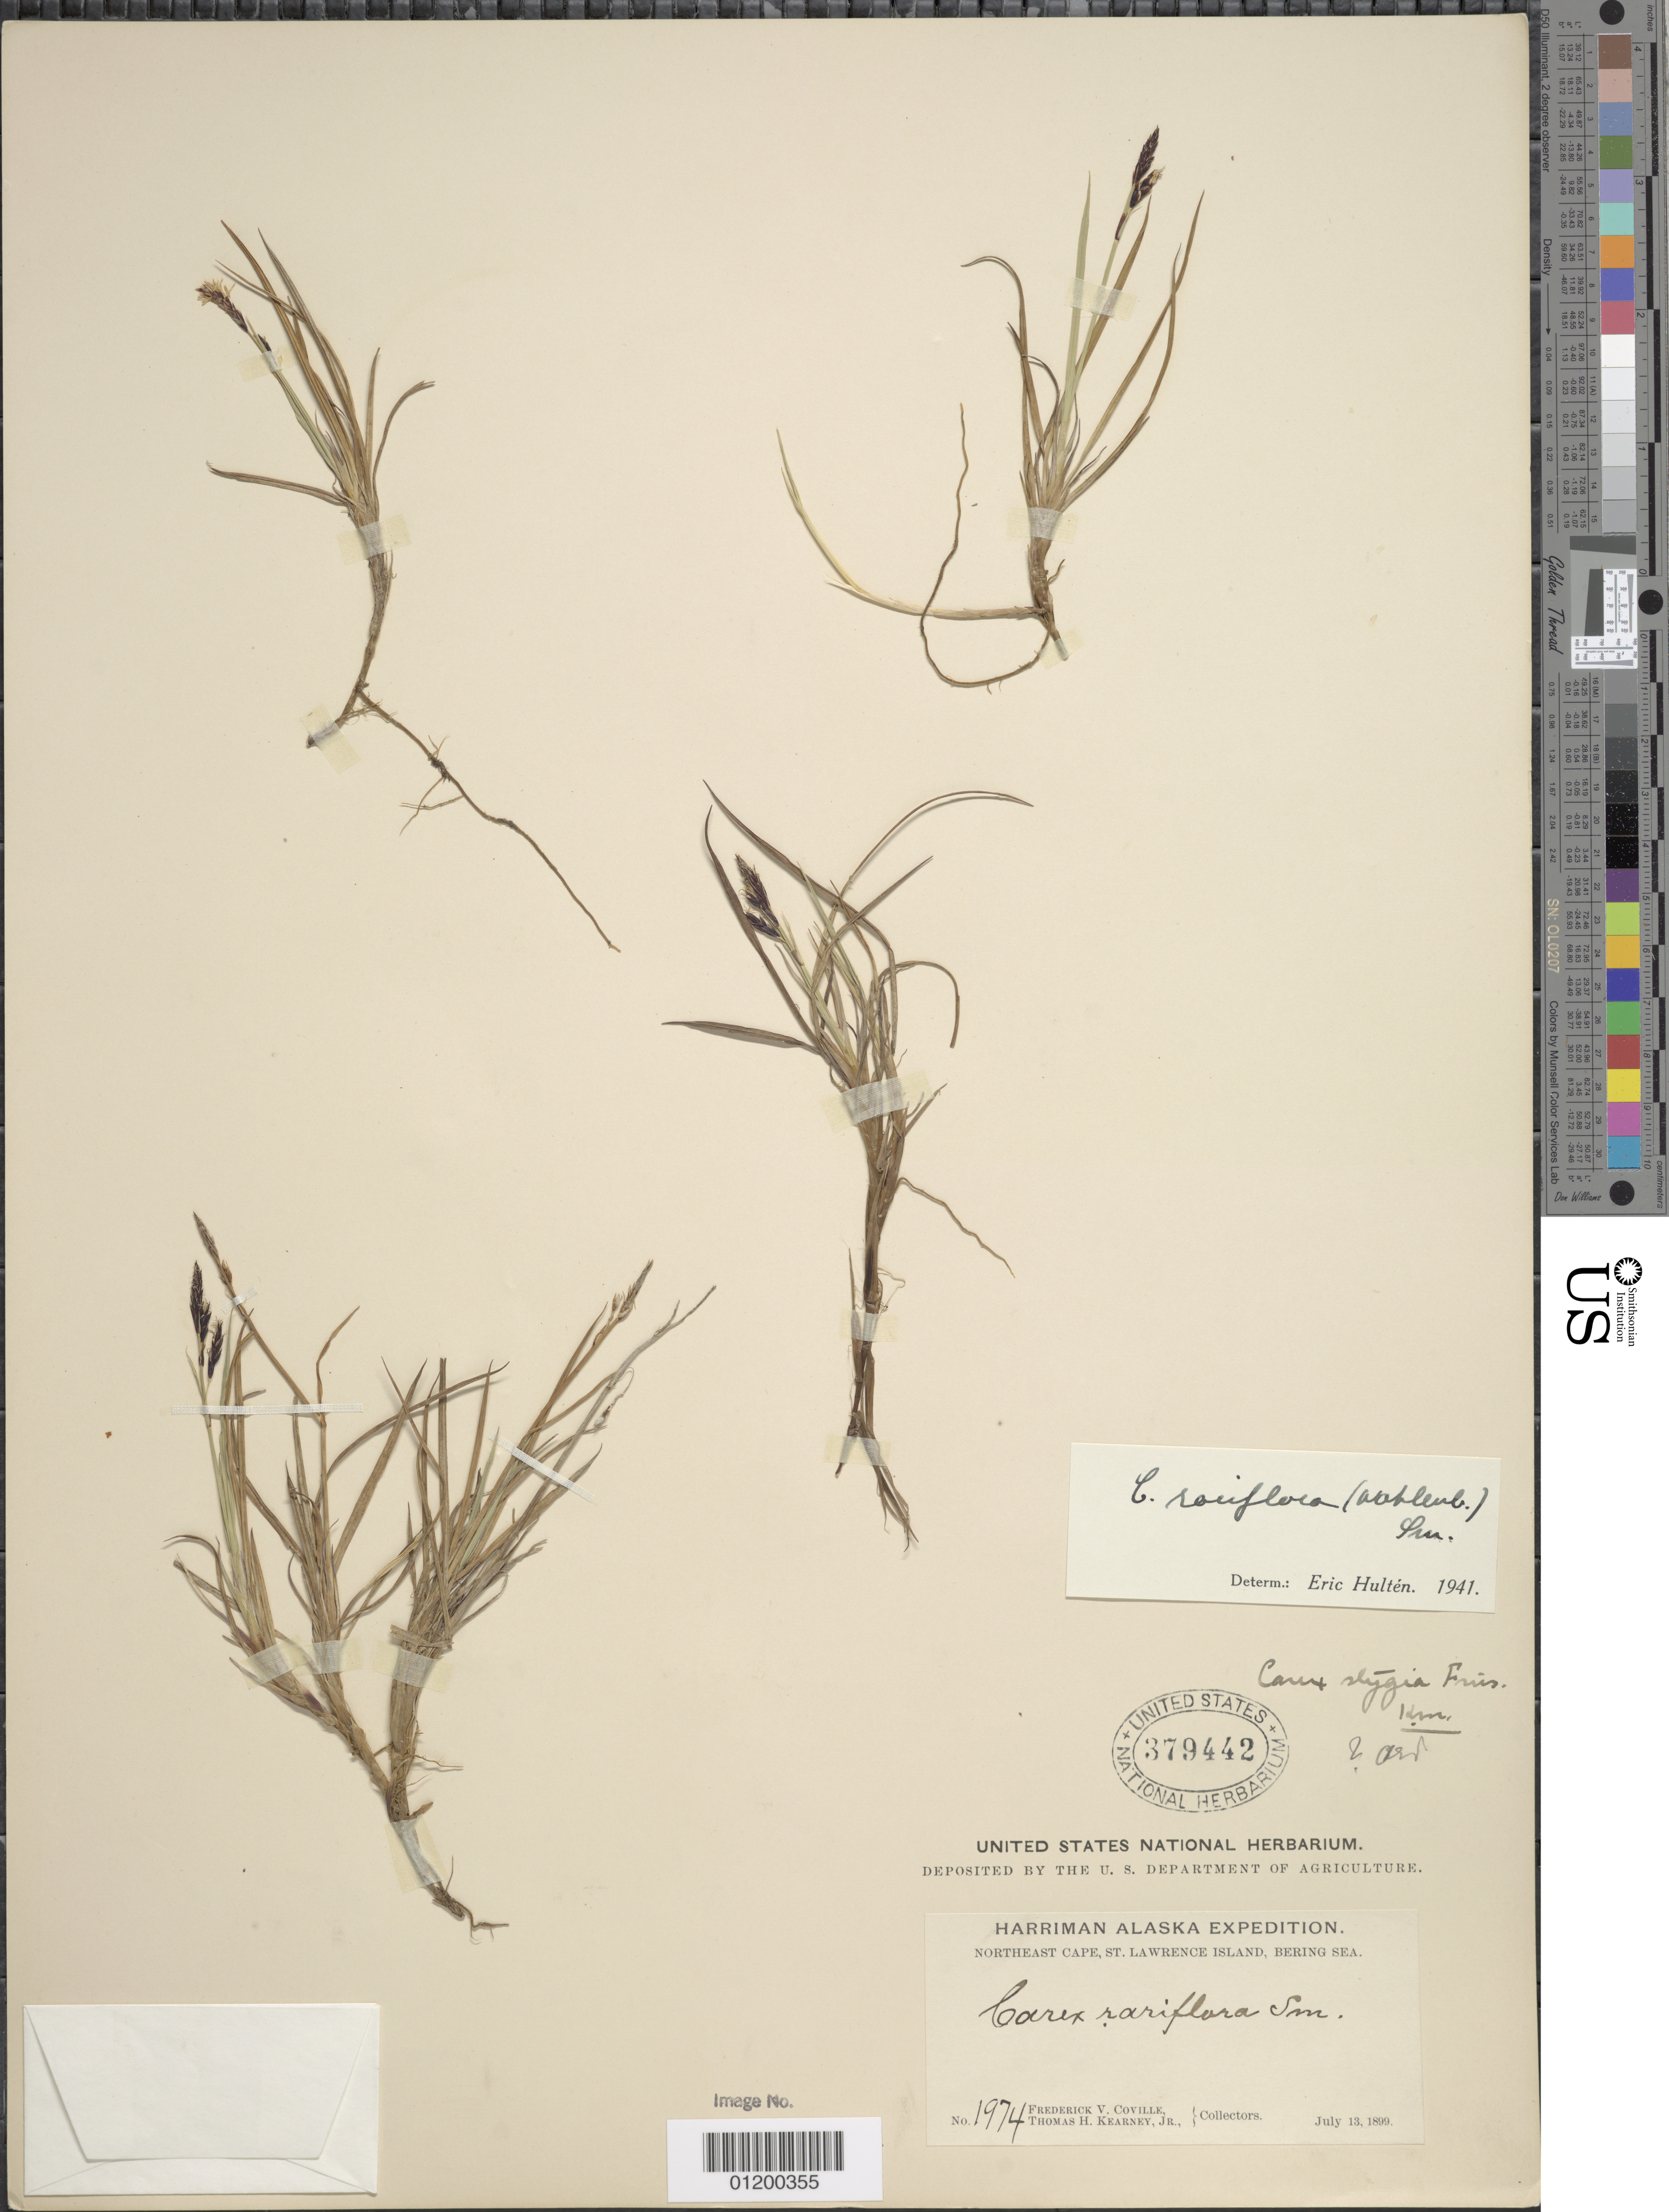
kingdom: Plantae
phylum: Tracheophyta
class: Liliopsida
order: Poales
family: Cyperaceae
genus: Carex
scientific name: Carex rariflora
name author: (Wahlenb.) Sm.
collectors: F. V. Coville & T. H. Kearney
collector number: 1974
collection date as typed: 13 Jul 1899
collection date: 1899-07-13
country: United States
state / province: Alaska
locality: Northeast Cape, St. Lawrence Island, Bering Sea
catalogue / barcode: US 379442